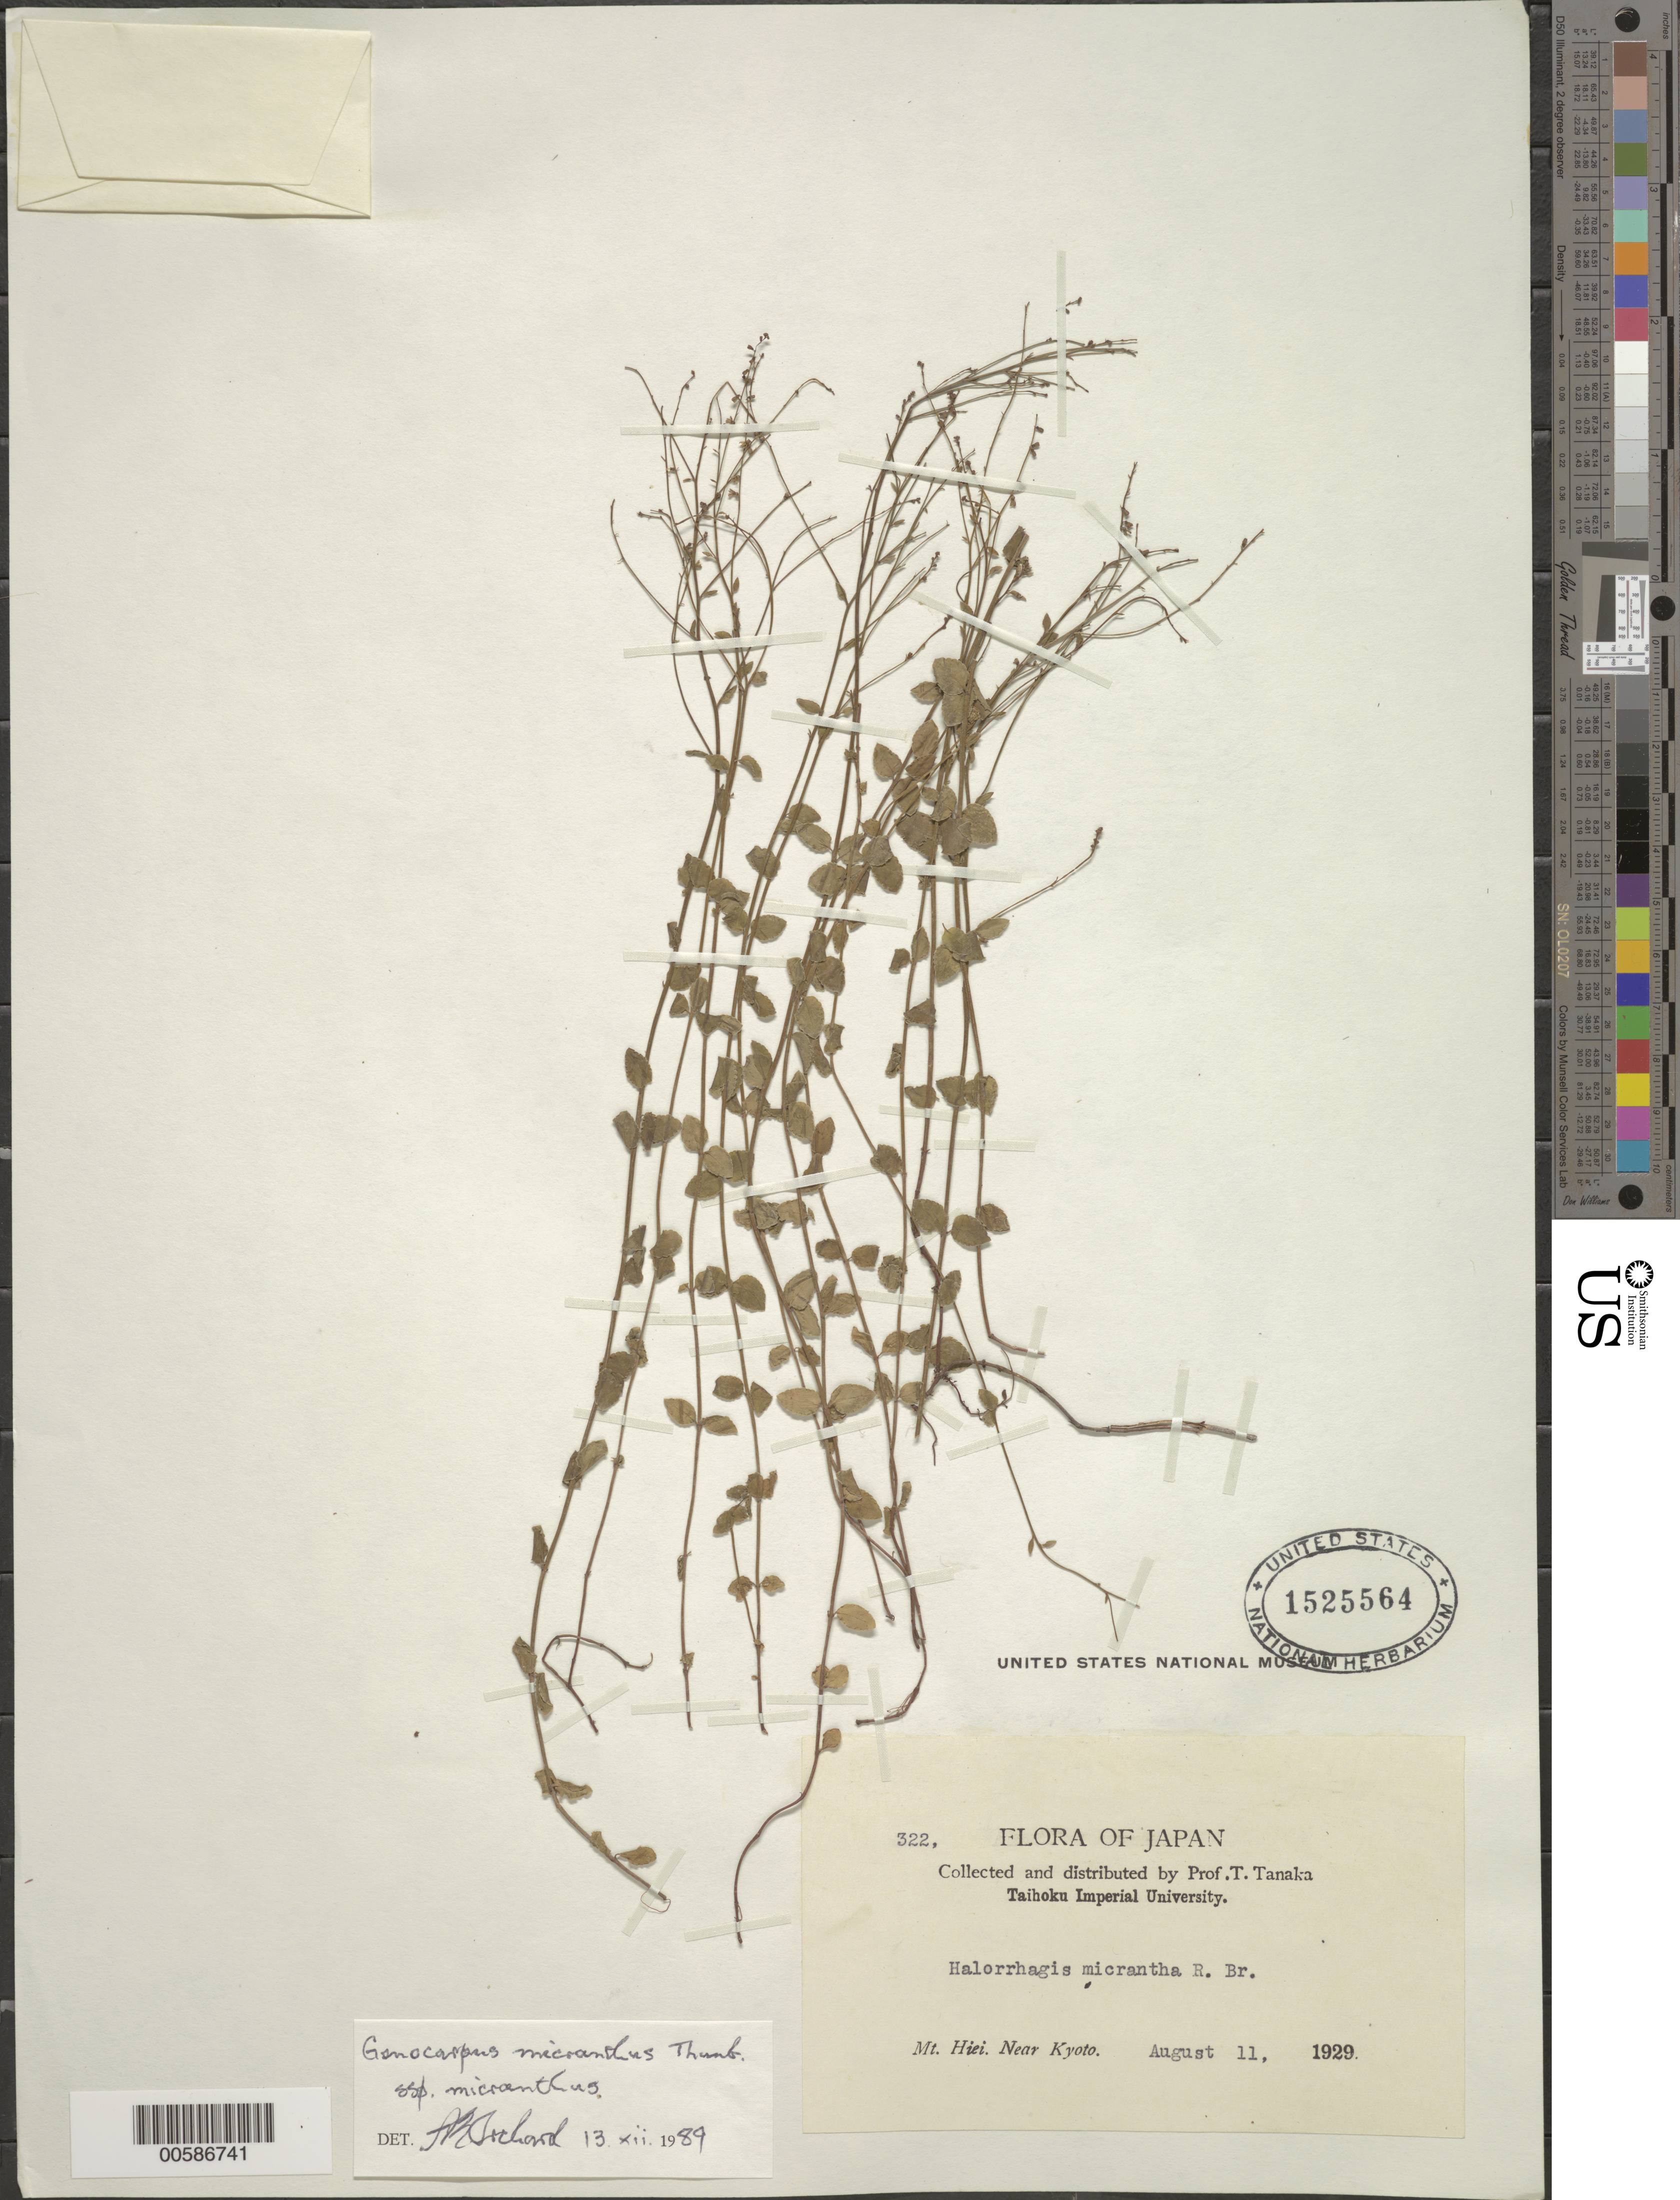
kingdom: Plantae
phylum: Tracheophyta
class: Magnoliopsida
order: Saxifragales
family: Haloragaceae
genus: Gonocarpus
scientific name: Gonocarpus micranthus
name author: Thunb.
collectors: T. Tanaka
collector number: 322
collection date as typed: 11 Aug 1929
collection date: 1929-08-11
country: Japan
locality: Mt. Hiei, near Kyoto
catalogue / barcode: US 1525564